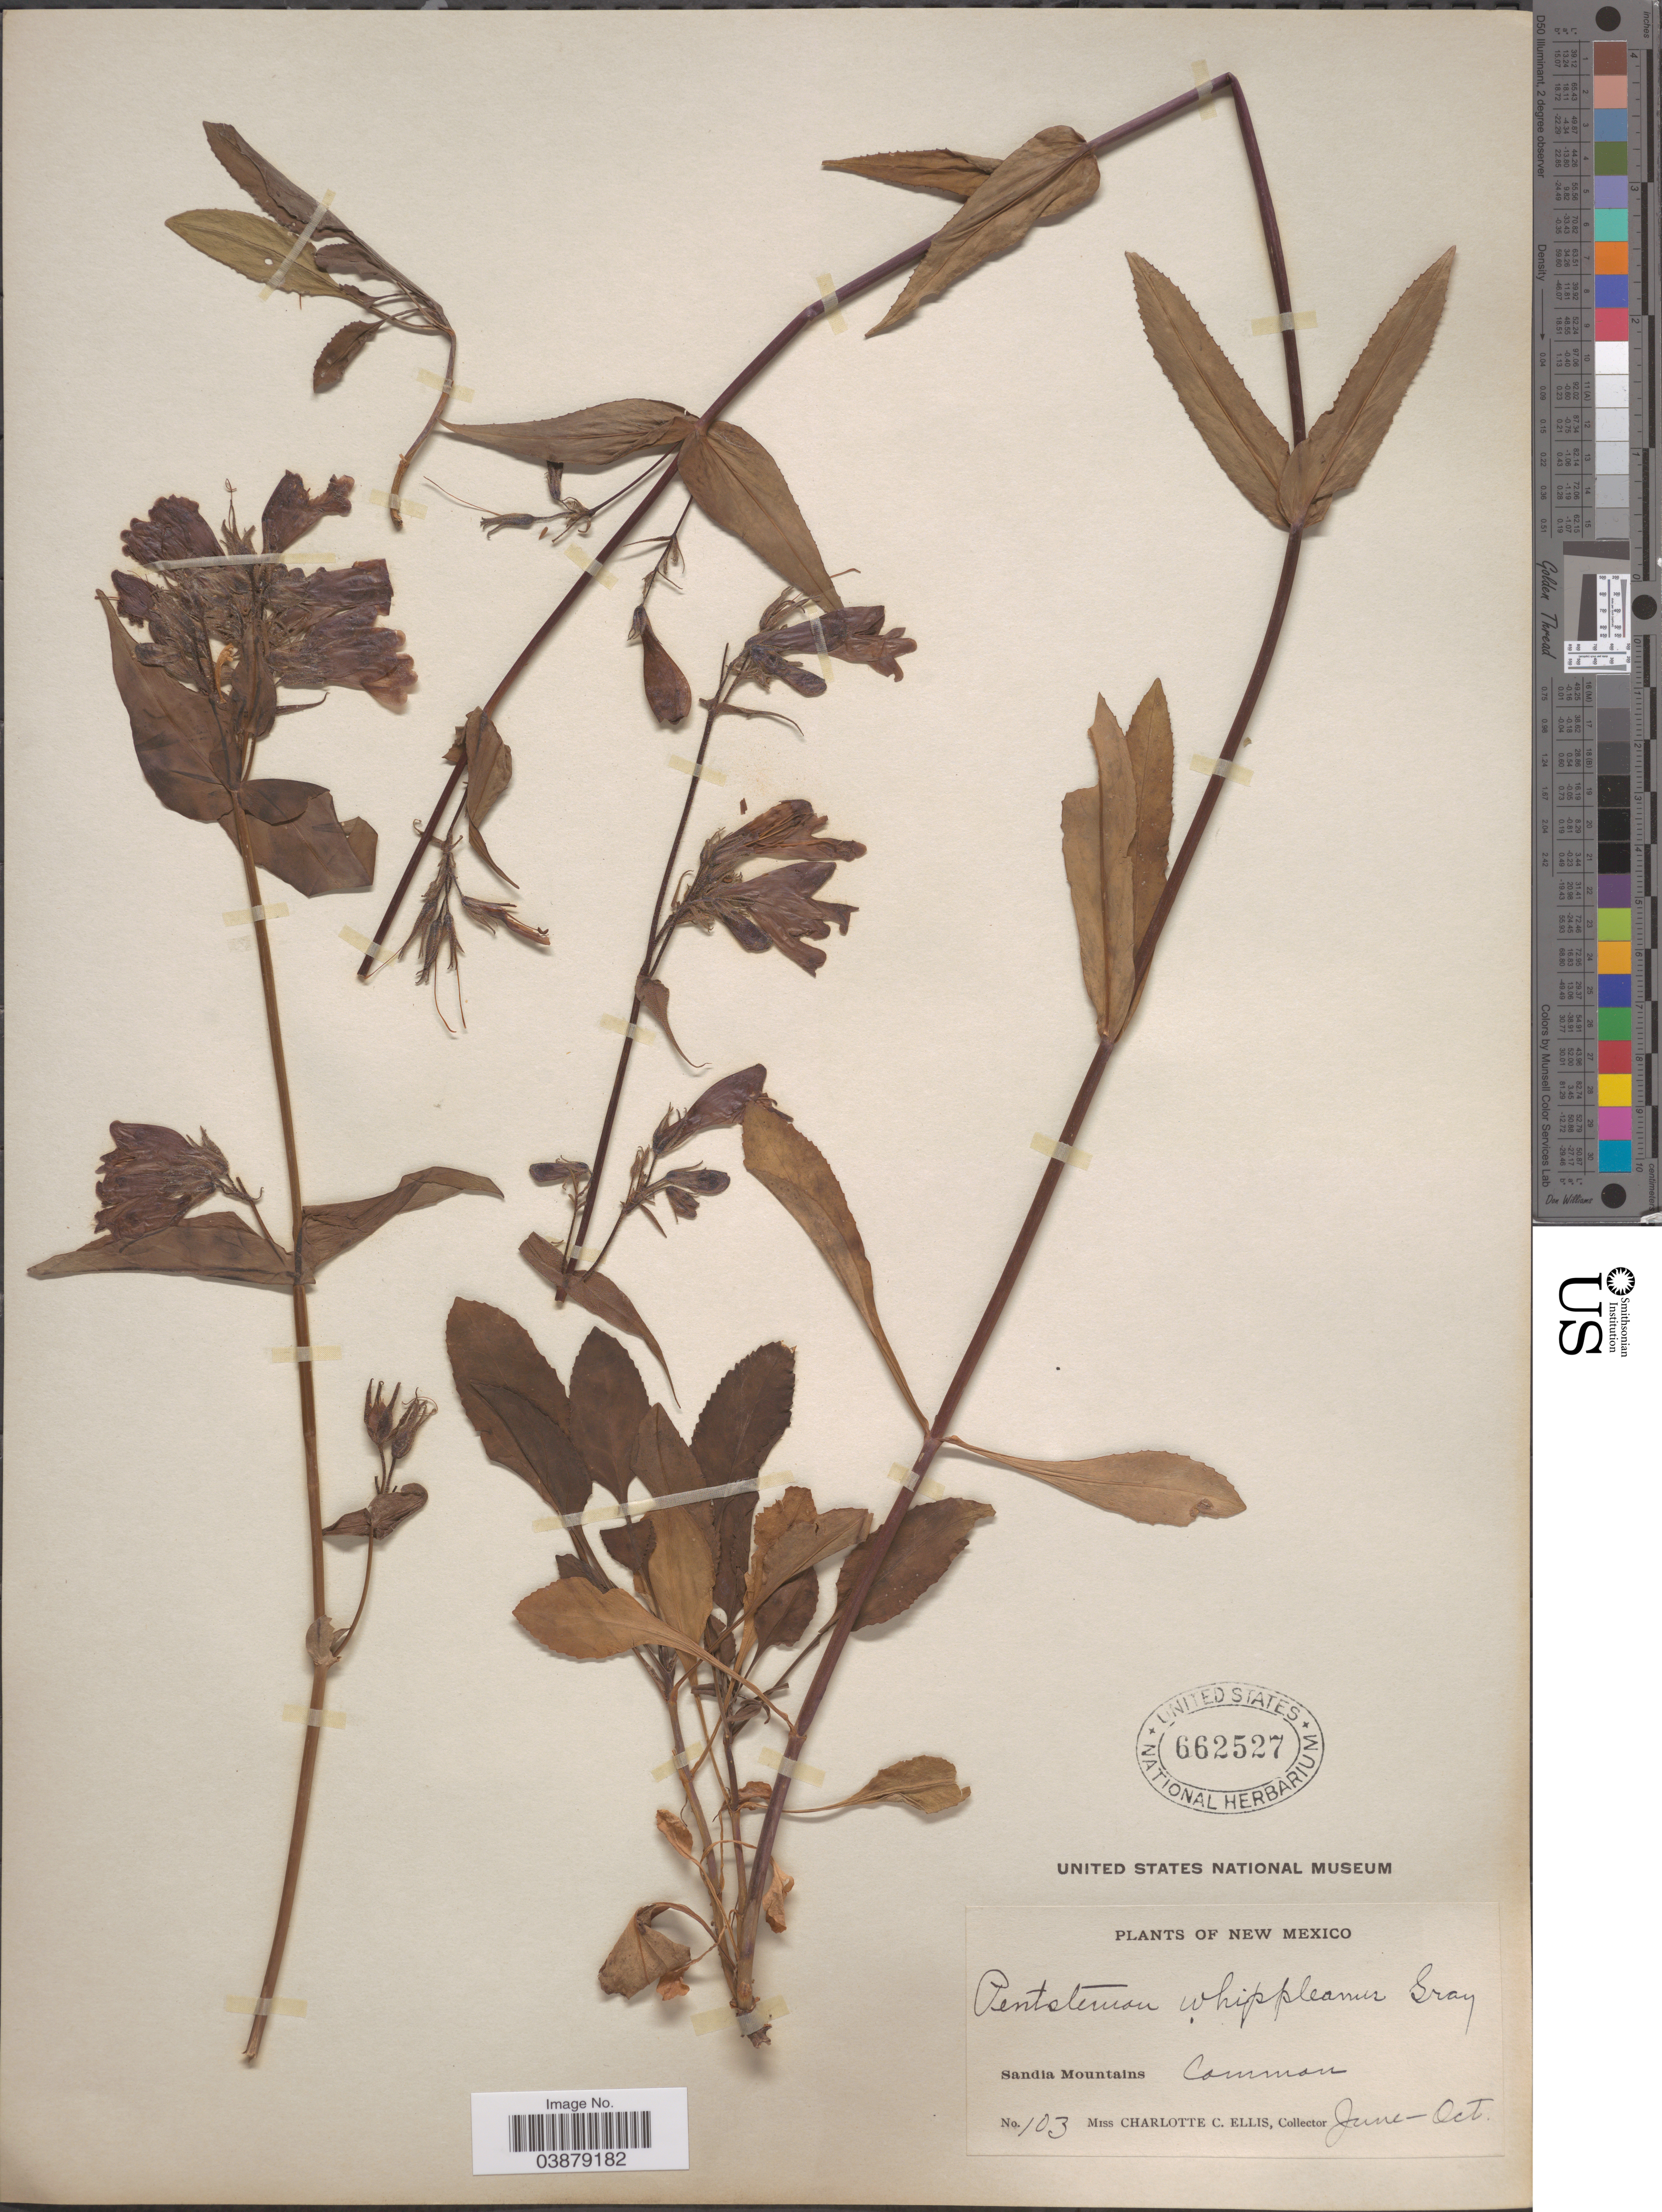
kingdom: Plantae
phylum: Tracheophyta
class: Magnoliopsida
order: Lamiales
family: Plantaginaceae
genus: Penstemon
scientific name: Penstemon whippleanus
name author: A. Gray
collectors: C. C. Ellis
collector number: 103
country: United States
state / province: New Mexico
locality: Sandia Mountains.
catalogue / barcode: US 662527